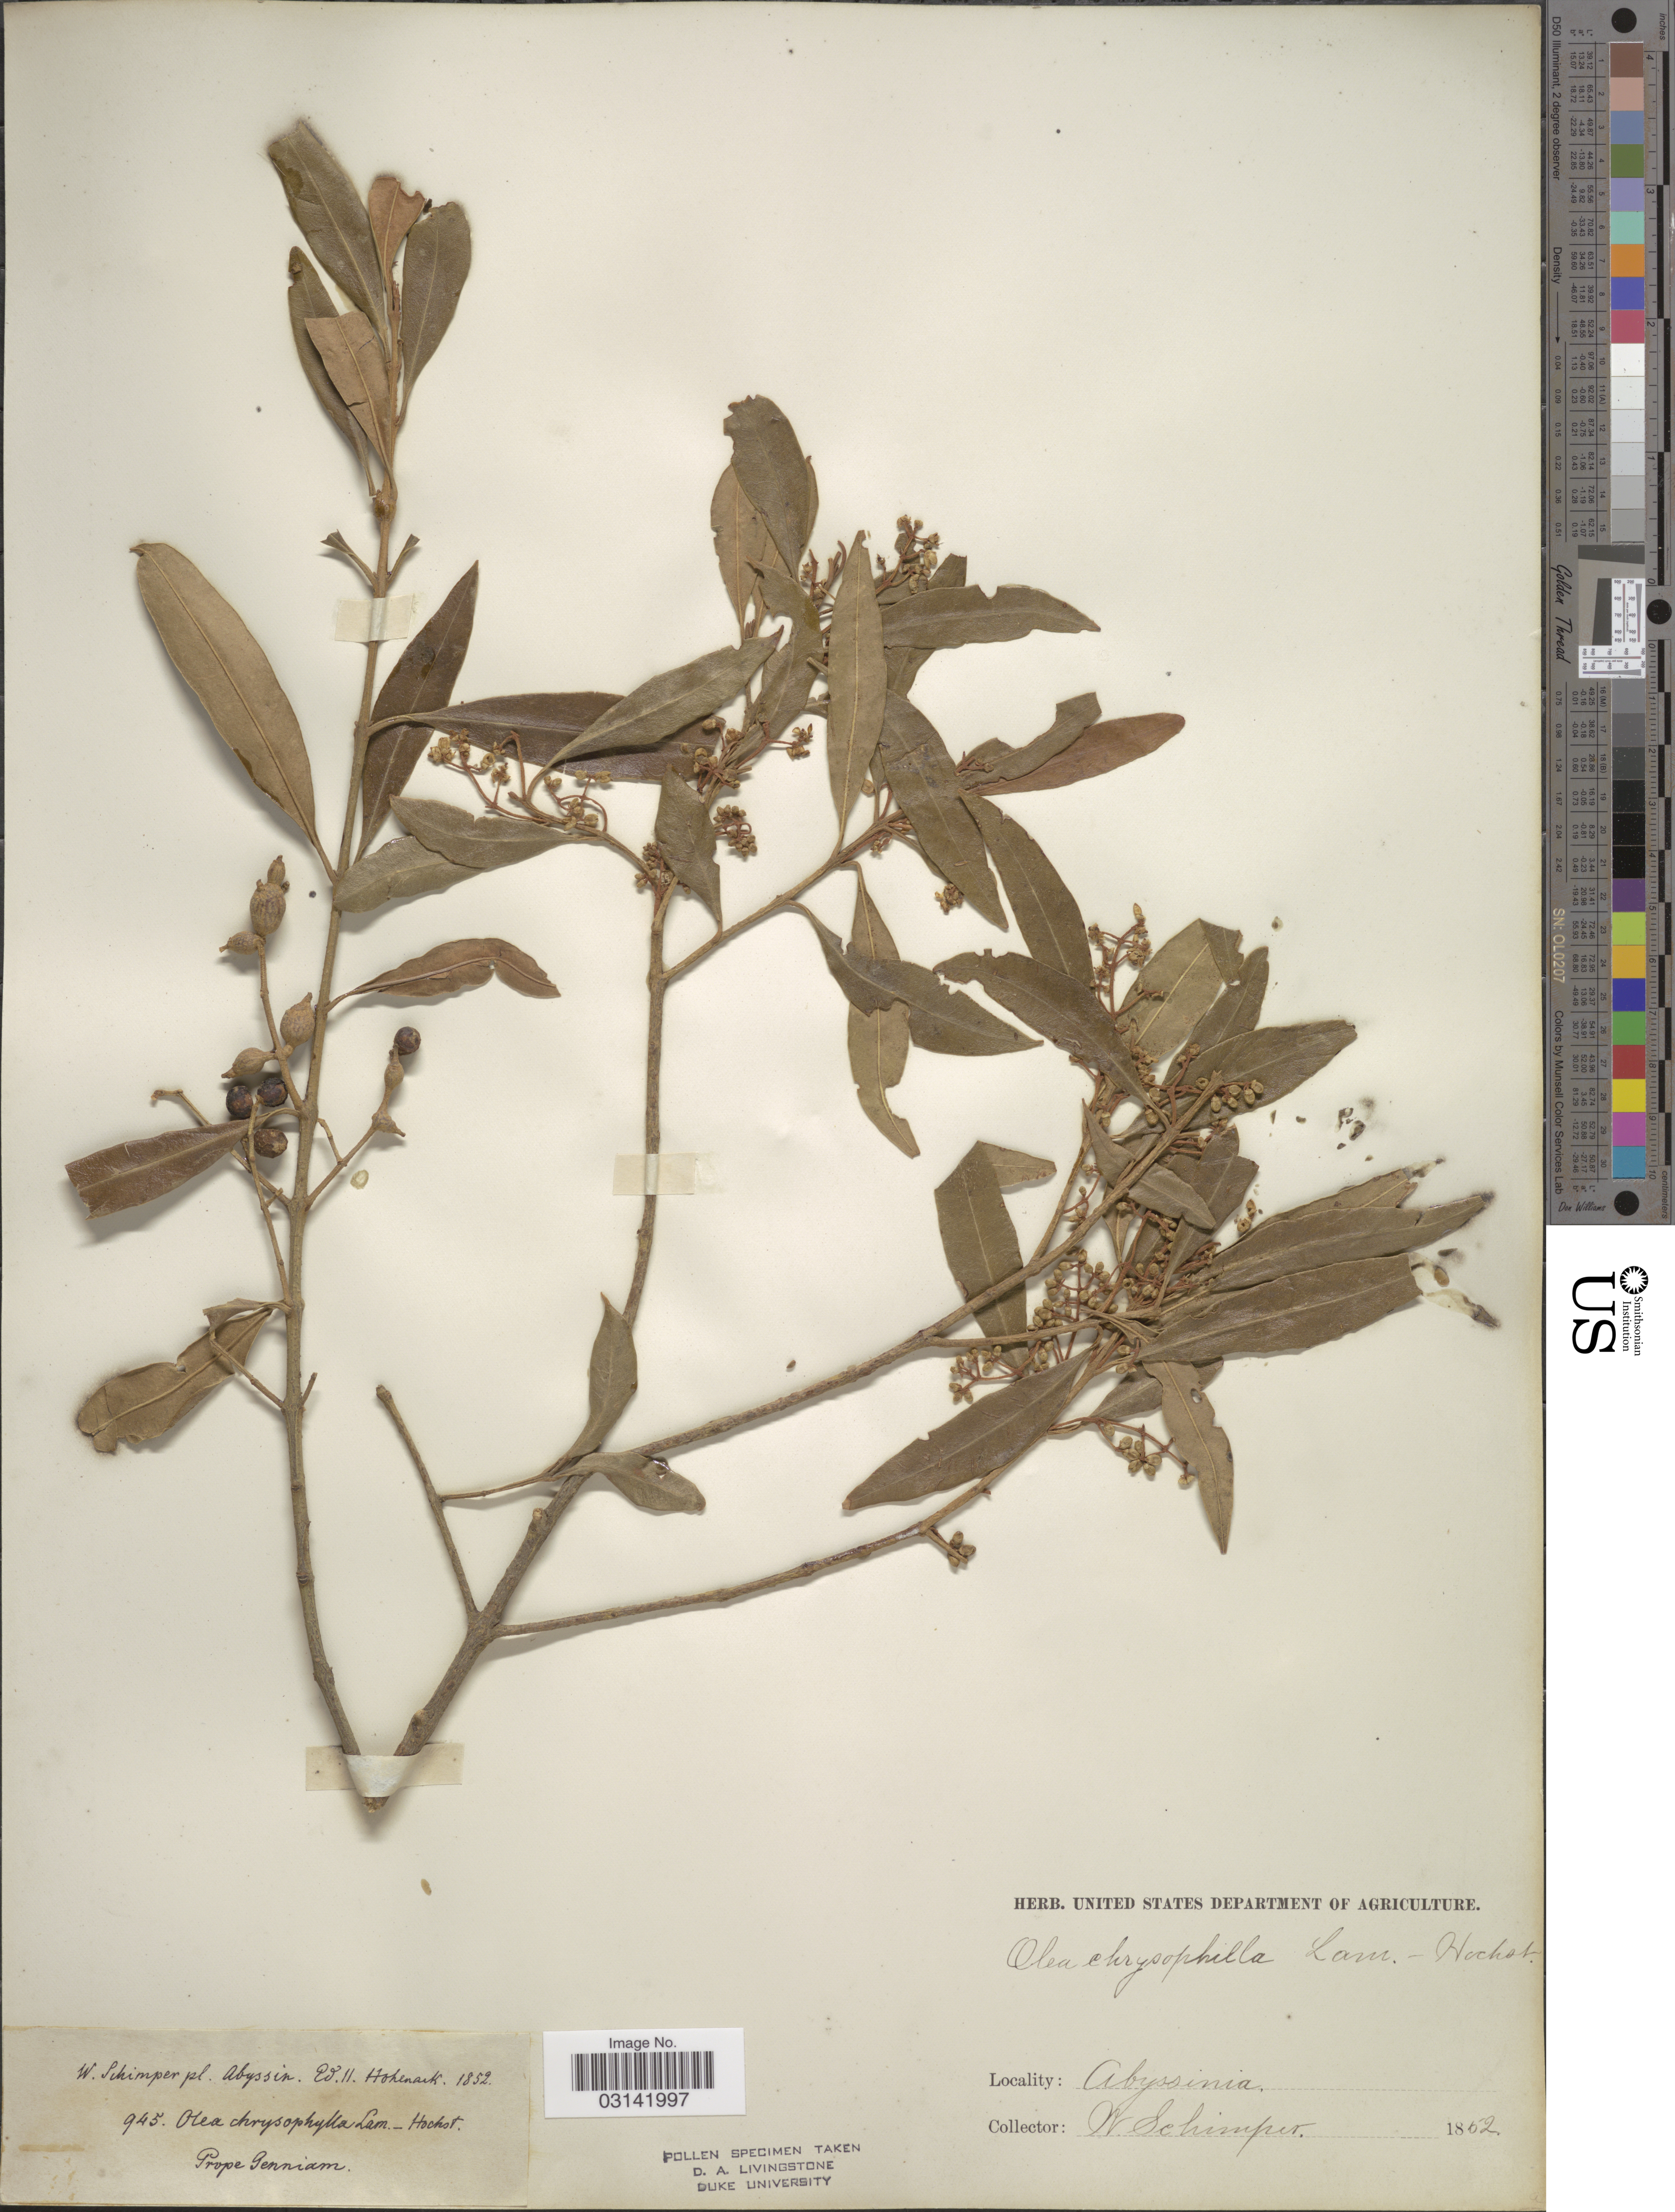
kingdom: Plantae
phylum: Tracheophyta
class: Magnoliopsida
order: Lamiales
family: Oleaceae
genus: Olea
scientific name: Olea chrysophylla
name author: Lam.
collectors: W. Schimper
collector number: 945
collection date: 1852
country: Eritrea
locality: Abyssinia, Prope Genniam [interpreted].